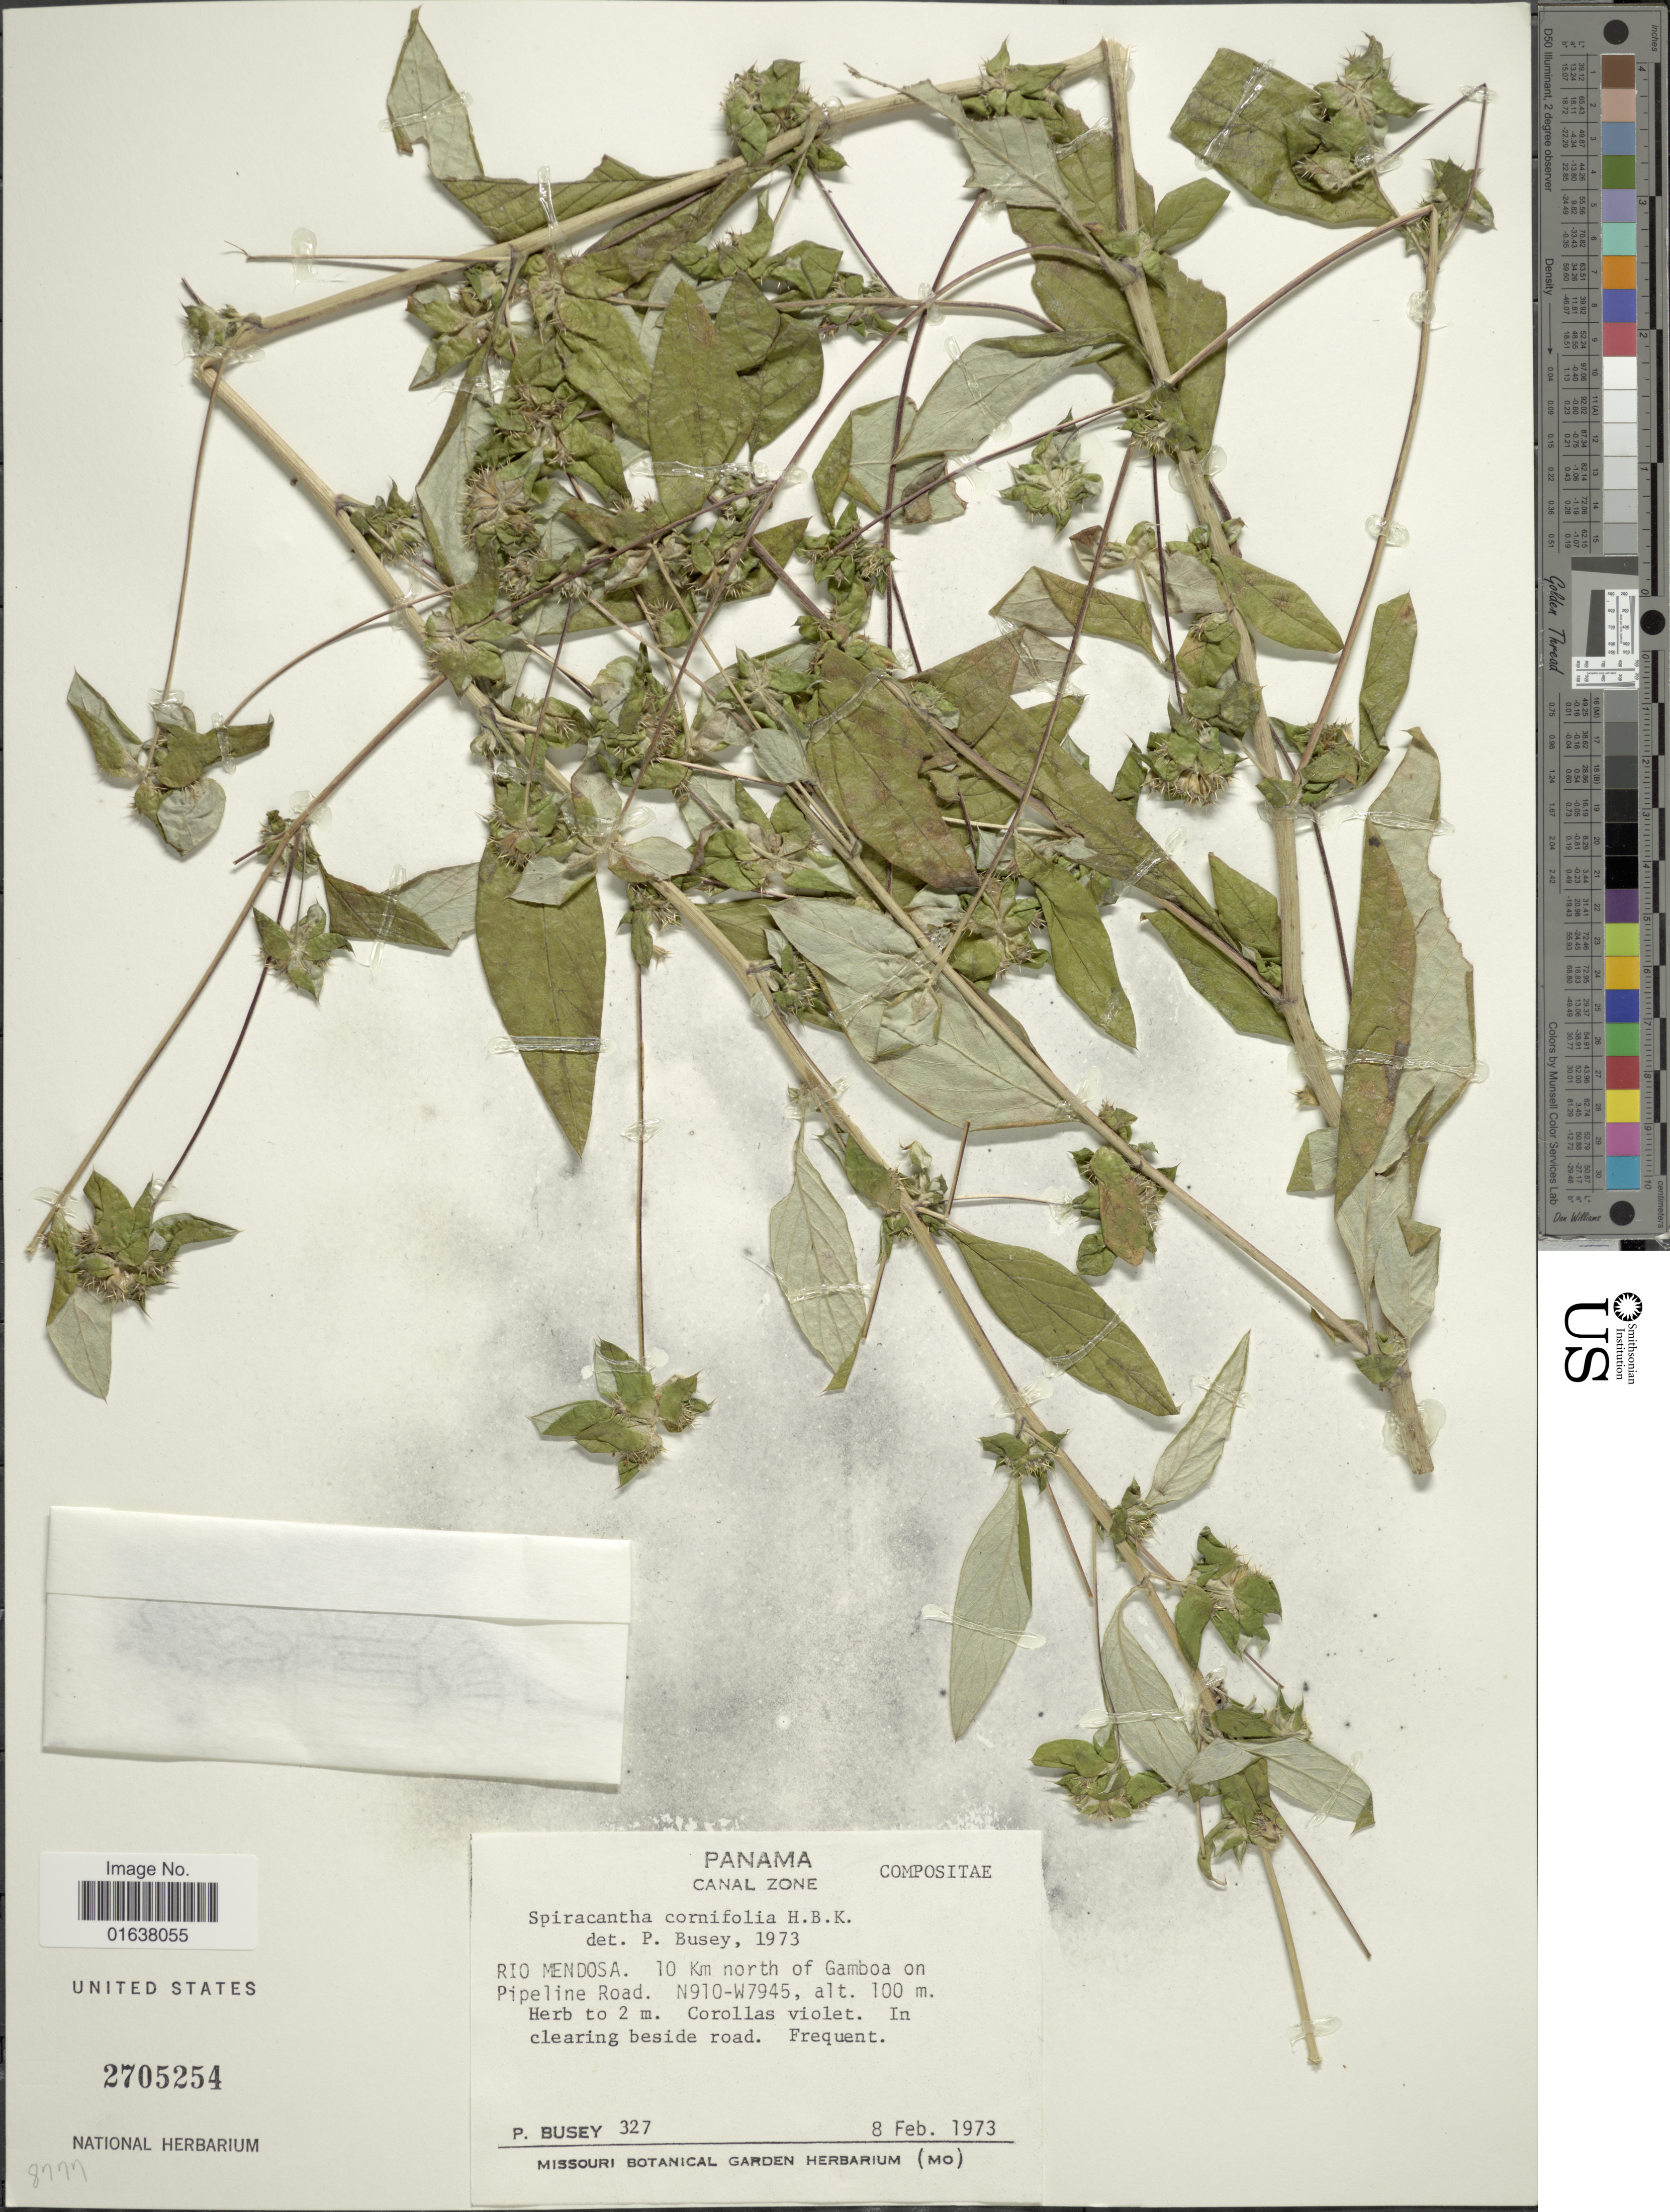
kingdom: Plantae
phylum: Tracheophyta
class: Magnoliopsida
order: Asterales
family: Asteraceae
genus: Spiracantha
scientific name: Spiracantha cornifolia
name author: Kunth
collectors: P. Busey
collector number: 327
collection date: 1973-02-08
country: Panama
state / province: Colón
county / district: Canal Zone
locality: Canal Zone. Rio Mendosa. 10 Km north of Gamboa on Pipeline Road. N910-W7945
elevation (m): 100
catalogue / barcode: US 2705254